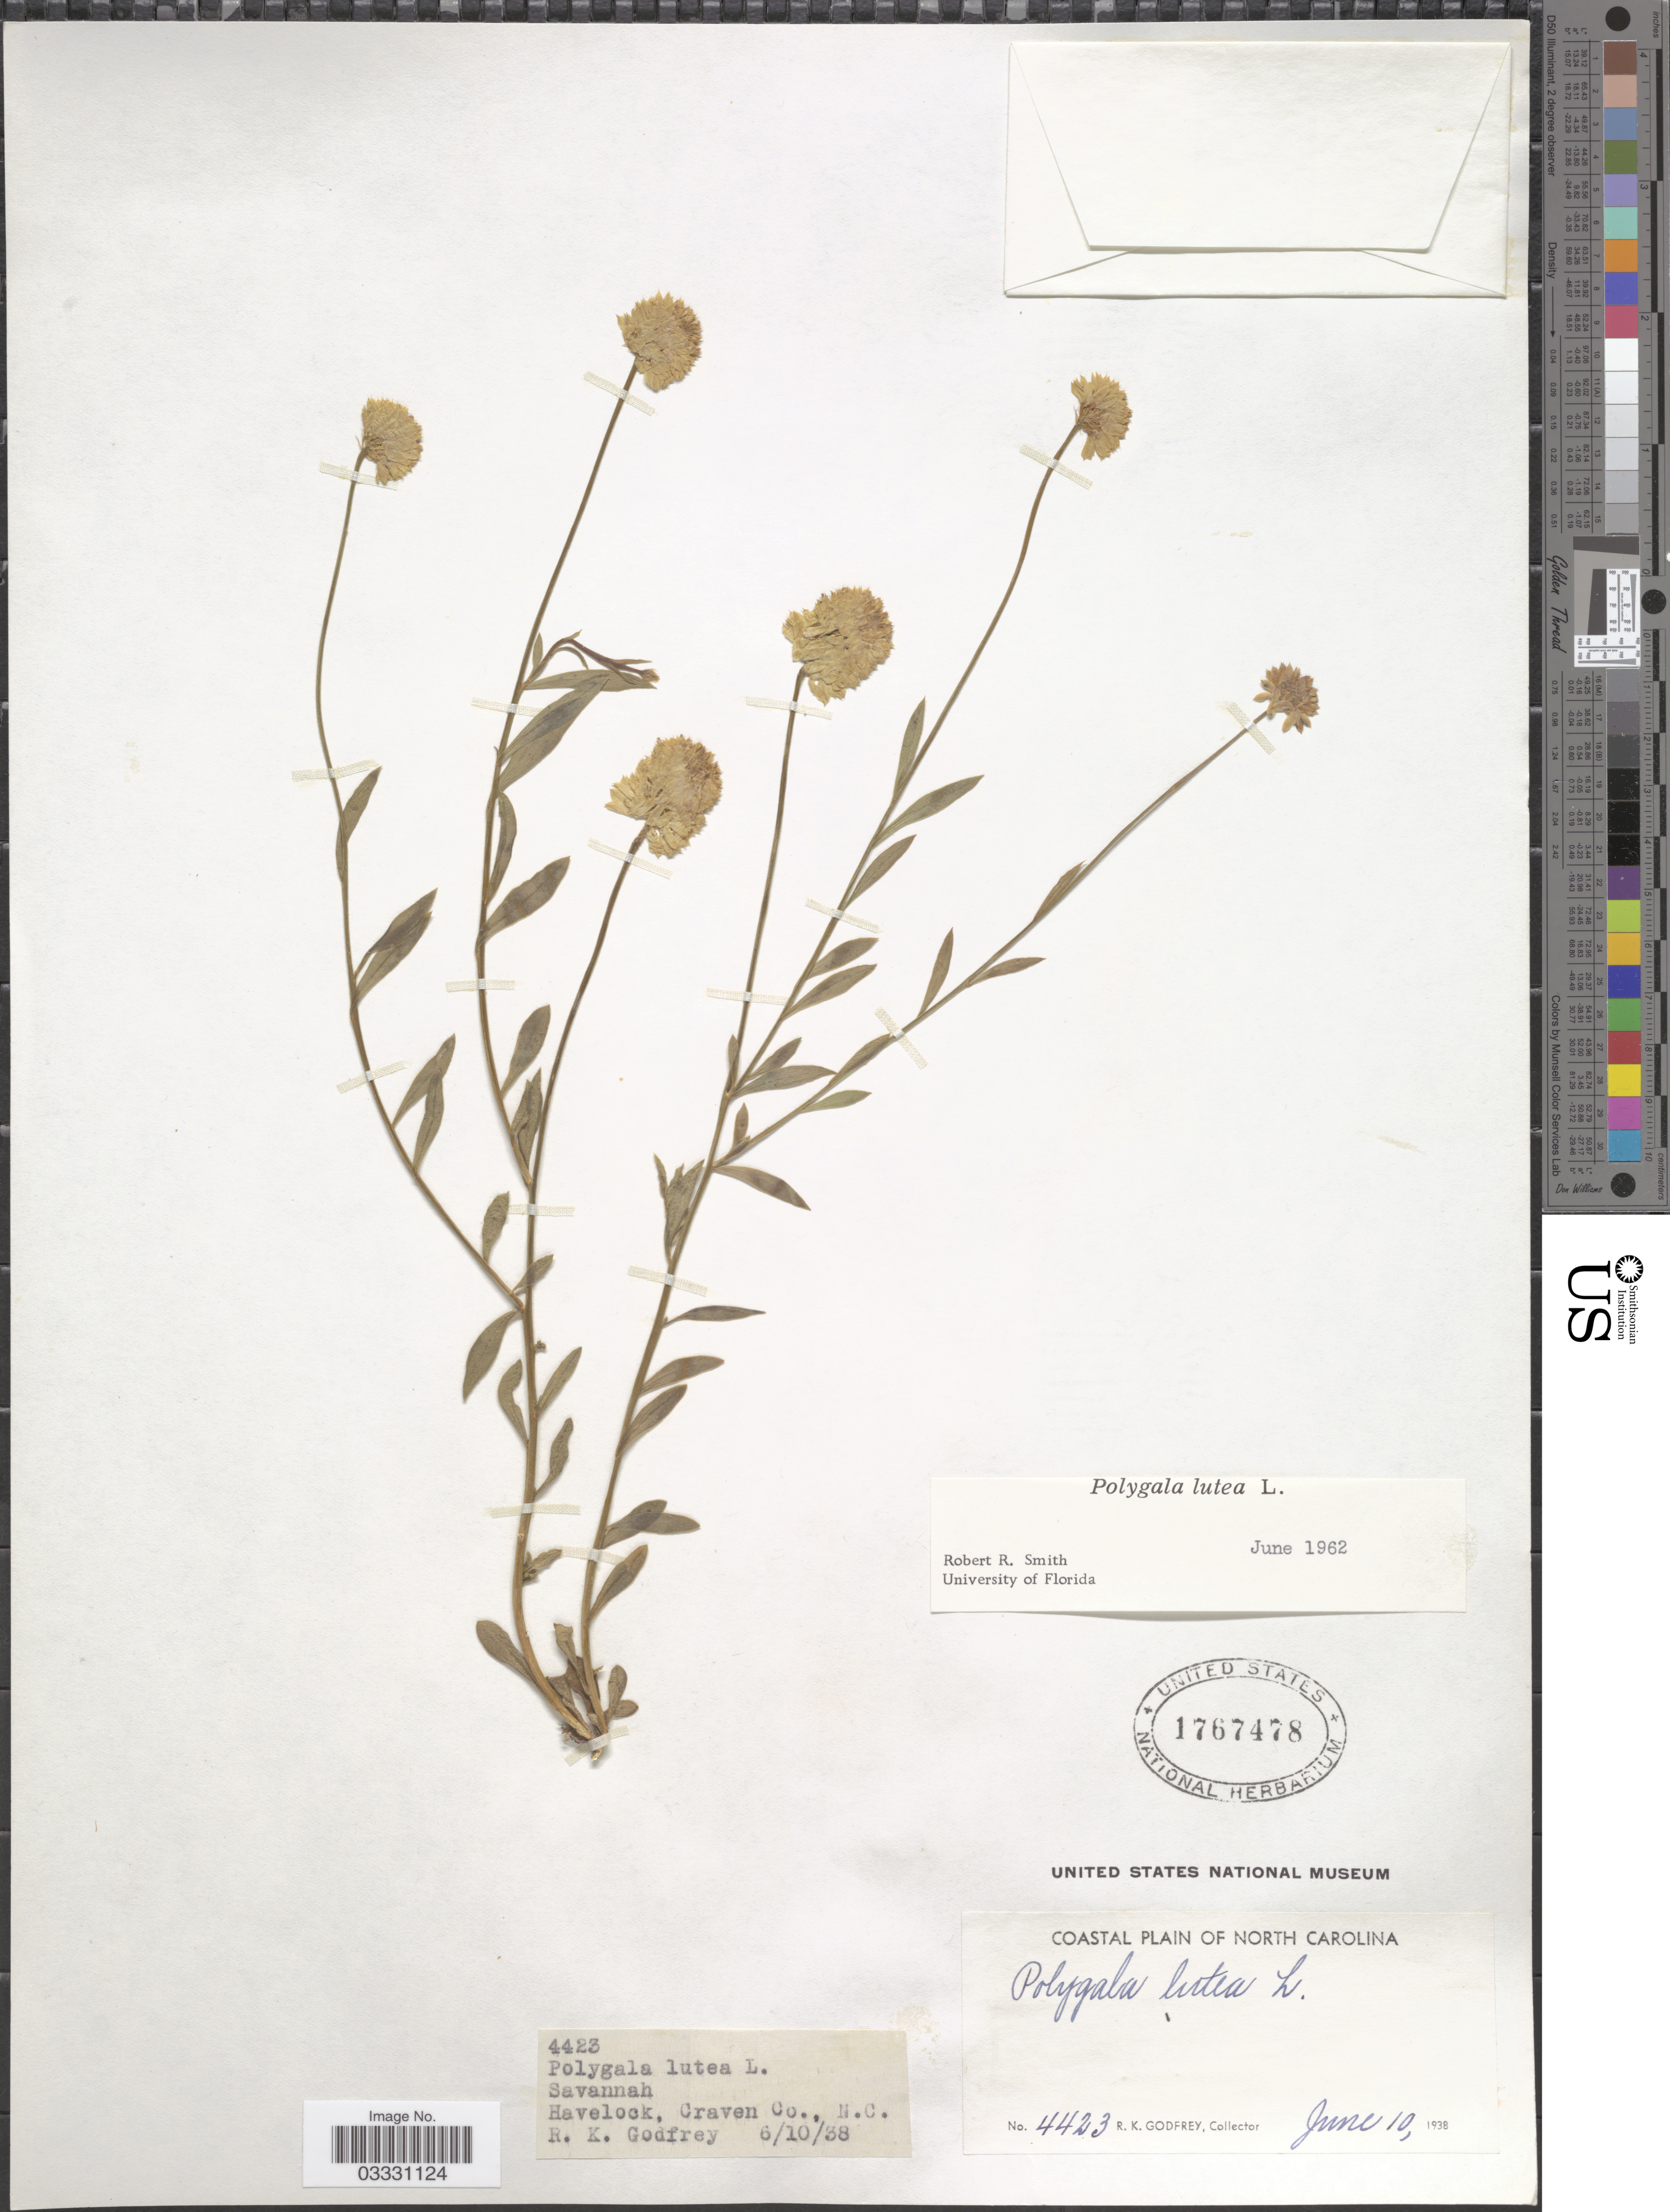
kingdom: Plantae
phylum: Tracheophyta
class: Magnoliopsida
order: Fabales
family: Polygalaceae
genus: Polygala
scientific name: Polygala lutea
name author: L.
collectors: R. K. Godfrey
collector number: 4423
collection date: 1938-06-10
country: United States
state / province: North Carolina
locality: Coastal plain of North Carolina. Havelock, Craven Co.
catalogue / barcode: US 1767478